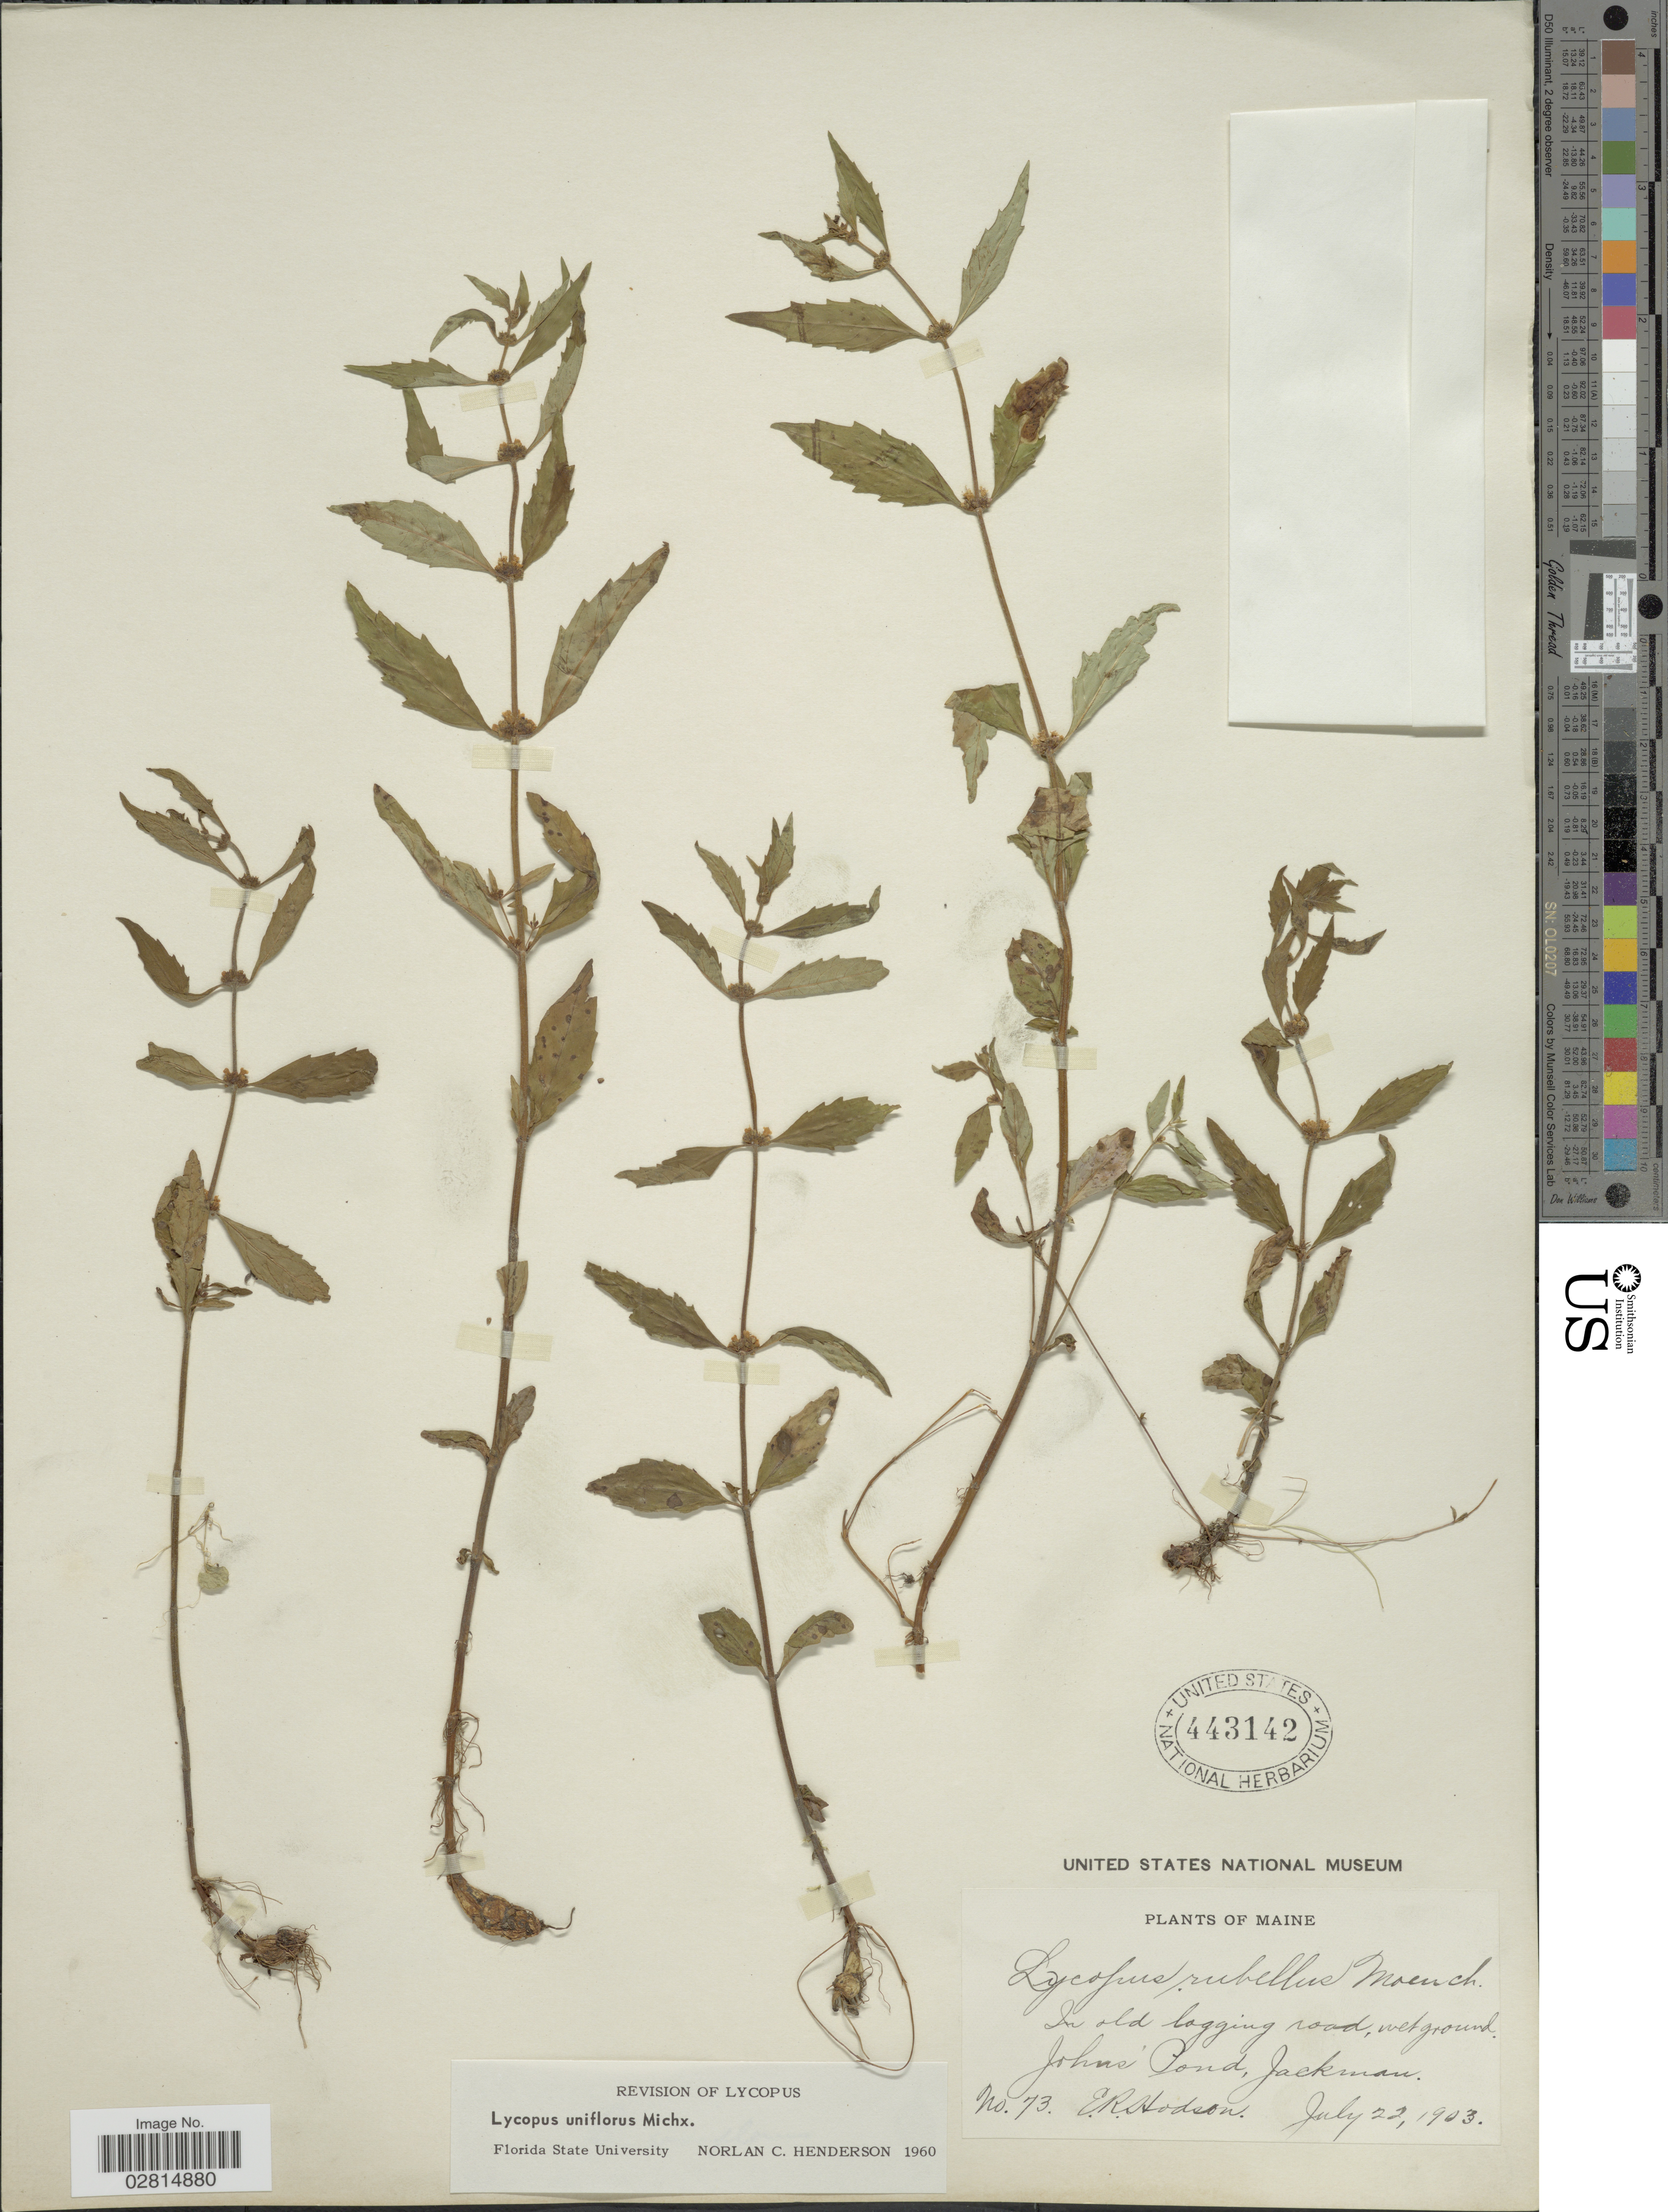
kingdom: Plantae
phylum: Tracheophyta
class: Magnoliopsida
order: Lamiales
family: Lamiaceae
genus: Lycopus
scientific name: Lycopus uniflorus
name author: Michx.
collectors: E. Hodson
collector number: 73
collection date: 1903-07-22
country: United States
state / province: Maine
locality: John's Pond, Jackman.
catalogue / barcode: US 443142